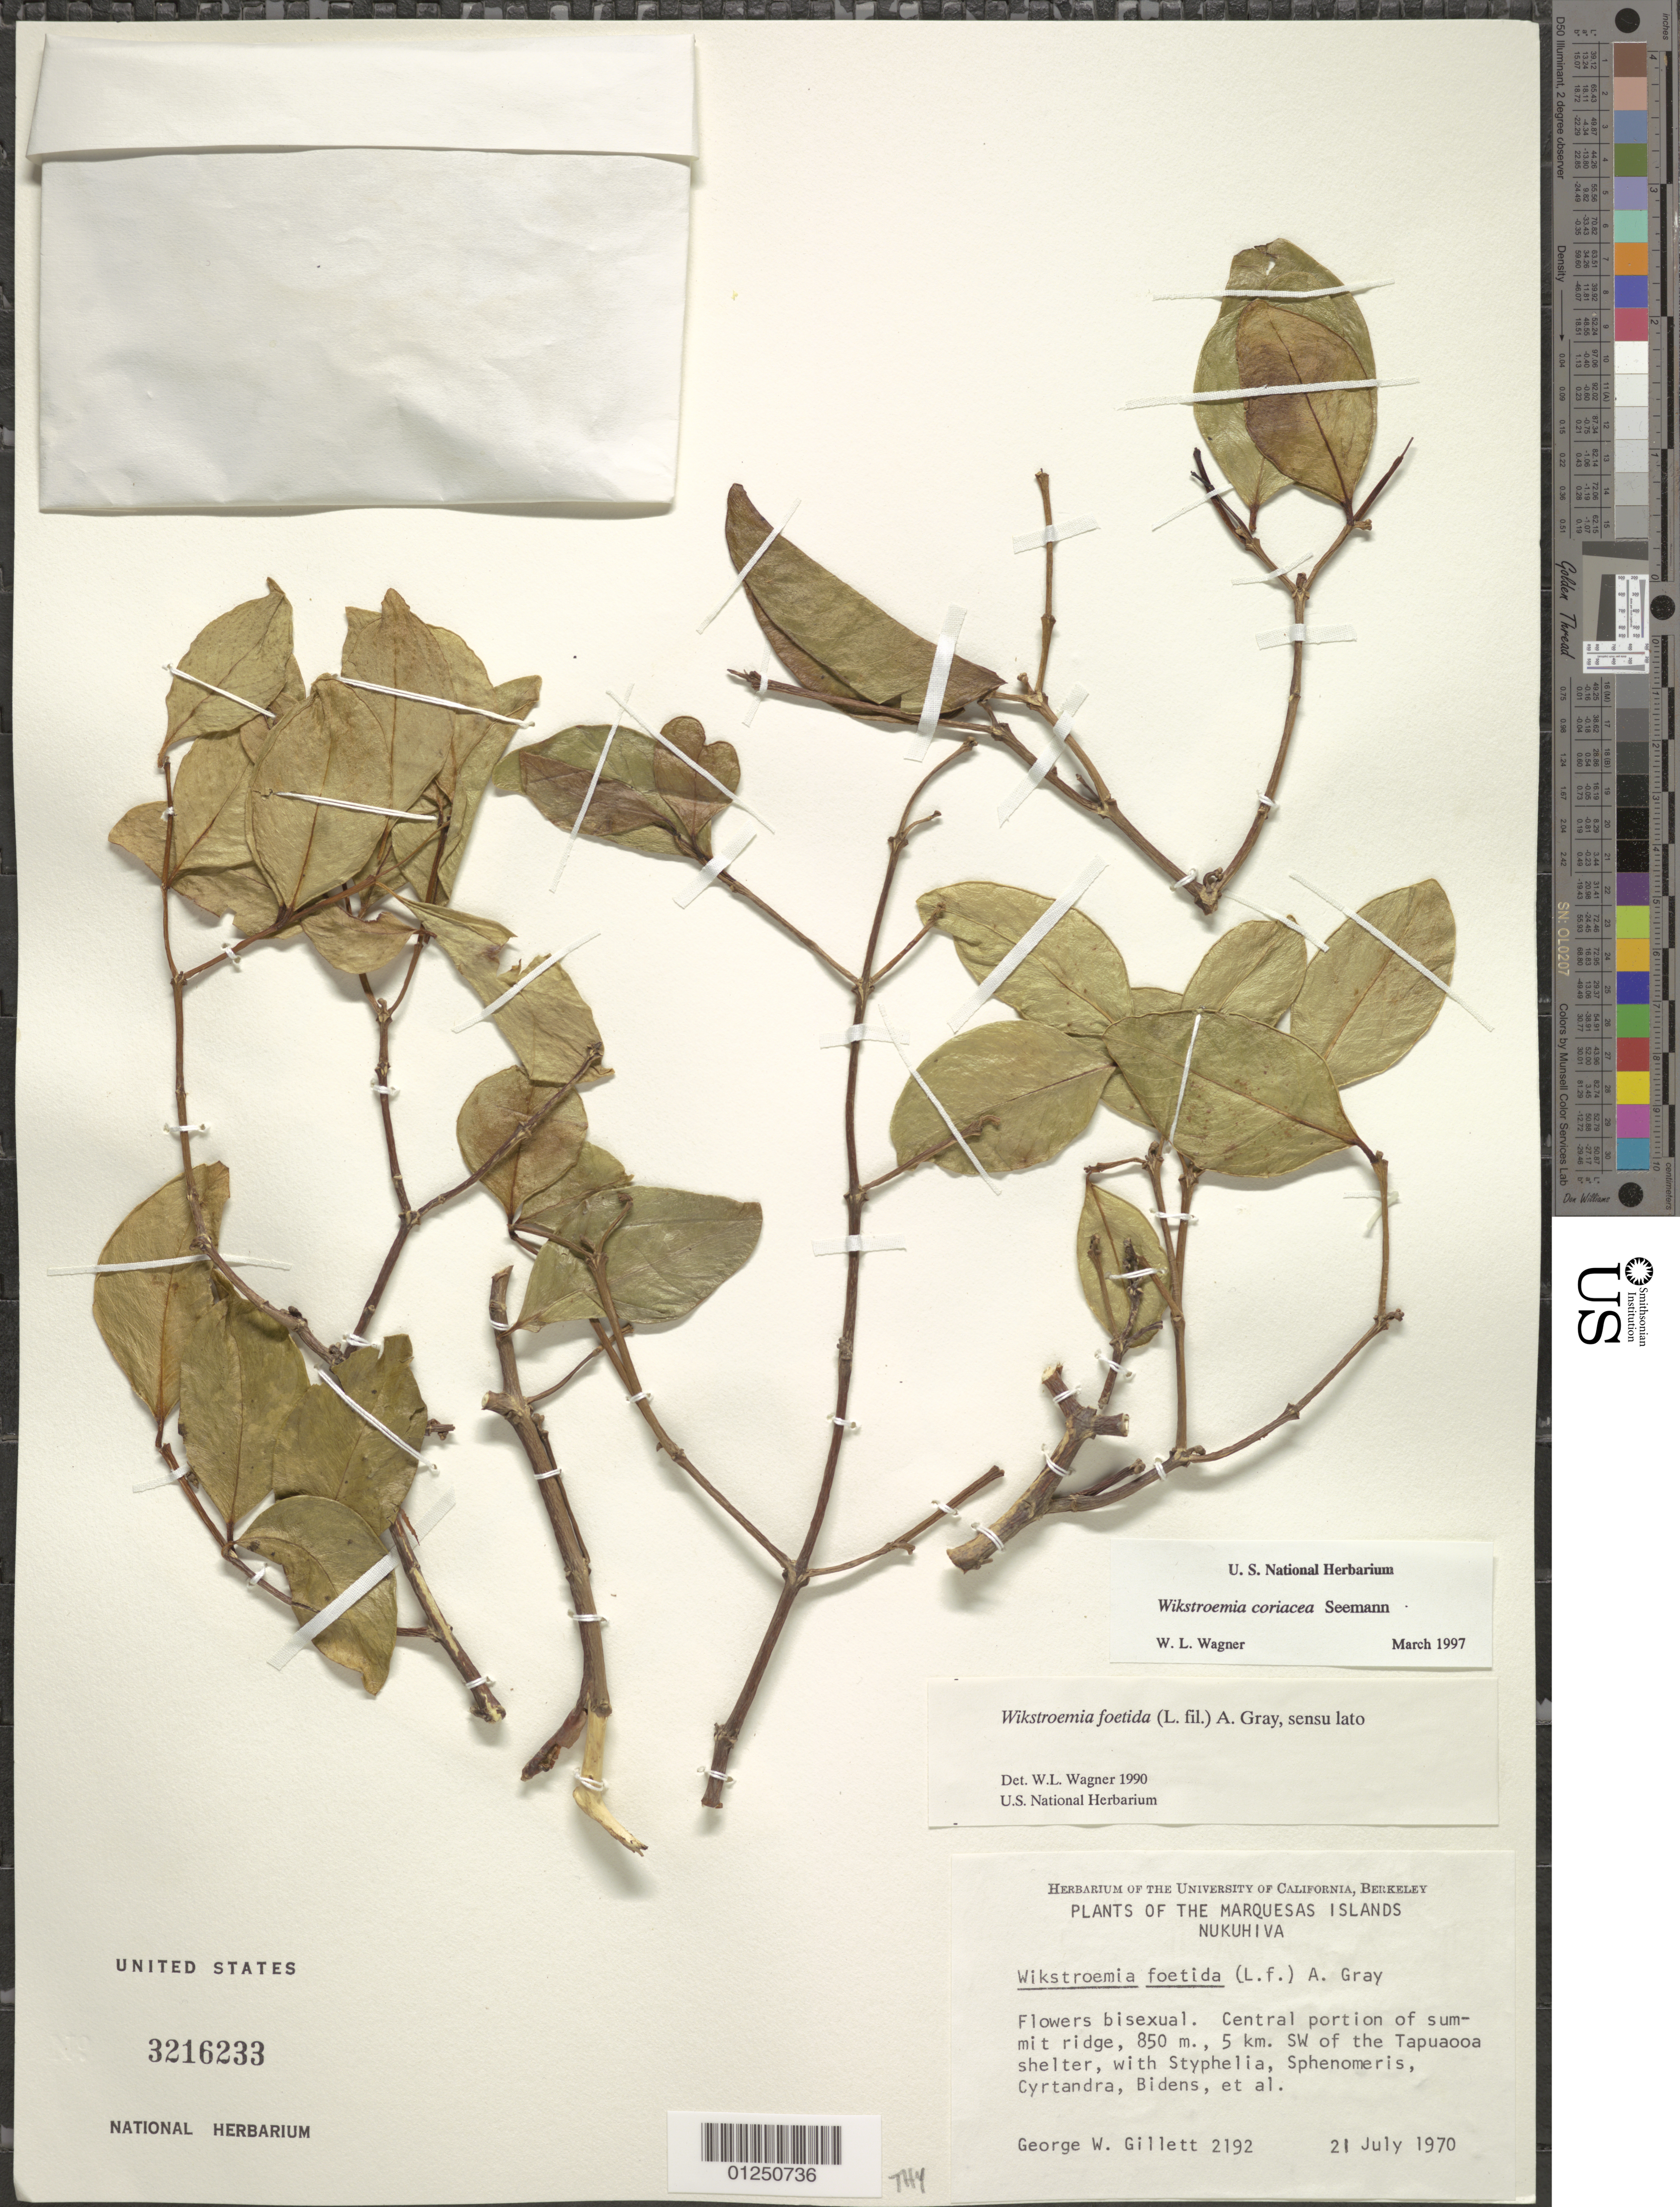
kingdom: Plantae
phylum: Tracheophyta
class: Magnoliopsida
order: Malvales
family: Thymelaeaceae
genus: Wikstroemia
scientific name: Wikstroemia coriacea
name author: Seem.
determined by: Wagner, W. L., (BOT), Smithsonian Institution - National Museum of Natural History (UNITED STATES)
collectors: G. Gillett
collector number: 2192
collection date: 1970-07-21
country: French Polynesia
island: Nuku Hiva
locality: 5 km SW of Tapuaooa shelter, central portion of summit ridge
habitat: With Styphelia, Sphenomeris, Cyrtandra, Bidens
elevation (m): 850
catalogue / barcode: US 3216233